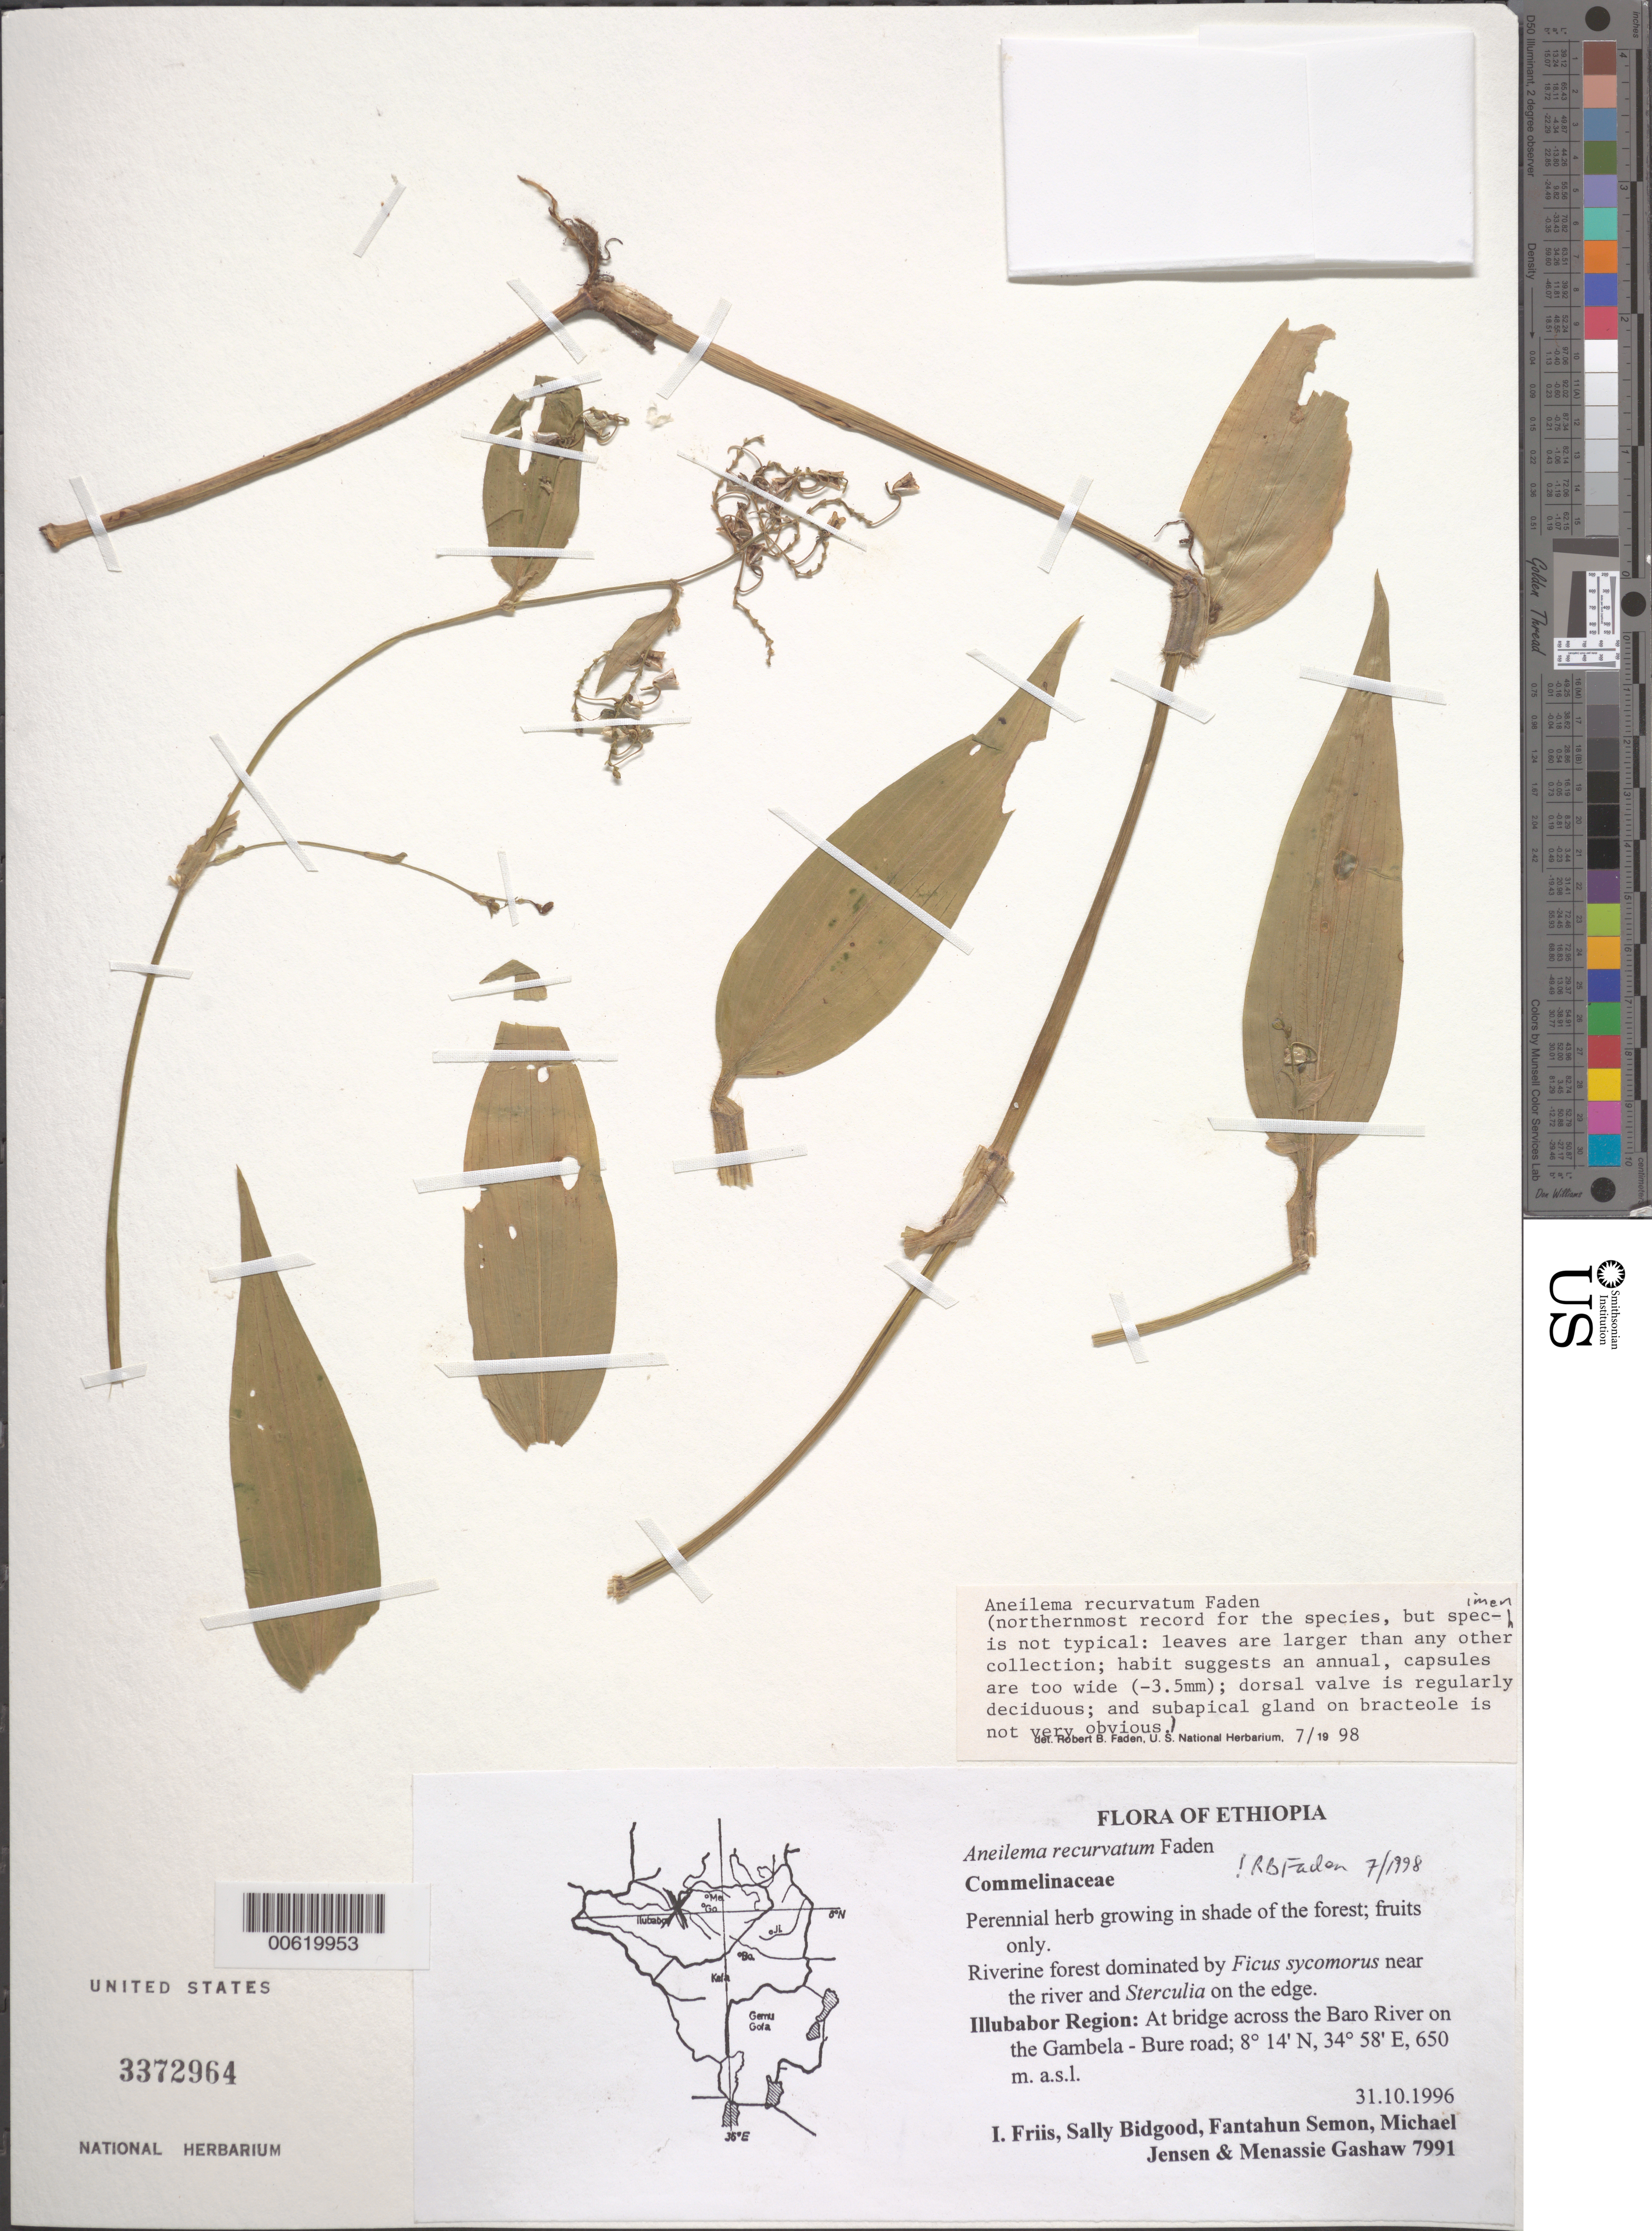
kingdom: Plantae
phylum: Tracheophyta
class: Liliopsida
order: Commelinales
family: Commelinaceae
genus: Aneilema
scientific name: Aneilema recurvatum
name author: Faden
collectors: I. Friis, S. Bidgood, F. Semon, M. Jensen & M. Gashaw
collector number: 7991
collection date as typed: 31 Oct 1996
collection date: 1996-10-31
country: Ethiopia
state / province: Oromiya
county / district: Illubabor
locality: Illubabor reg, across the baro river on the gambela - bure road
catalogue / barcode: US 3372964